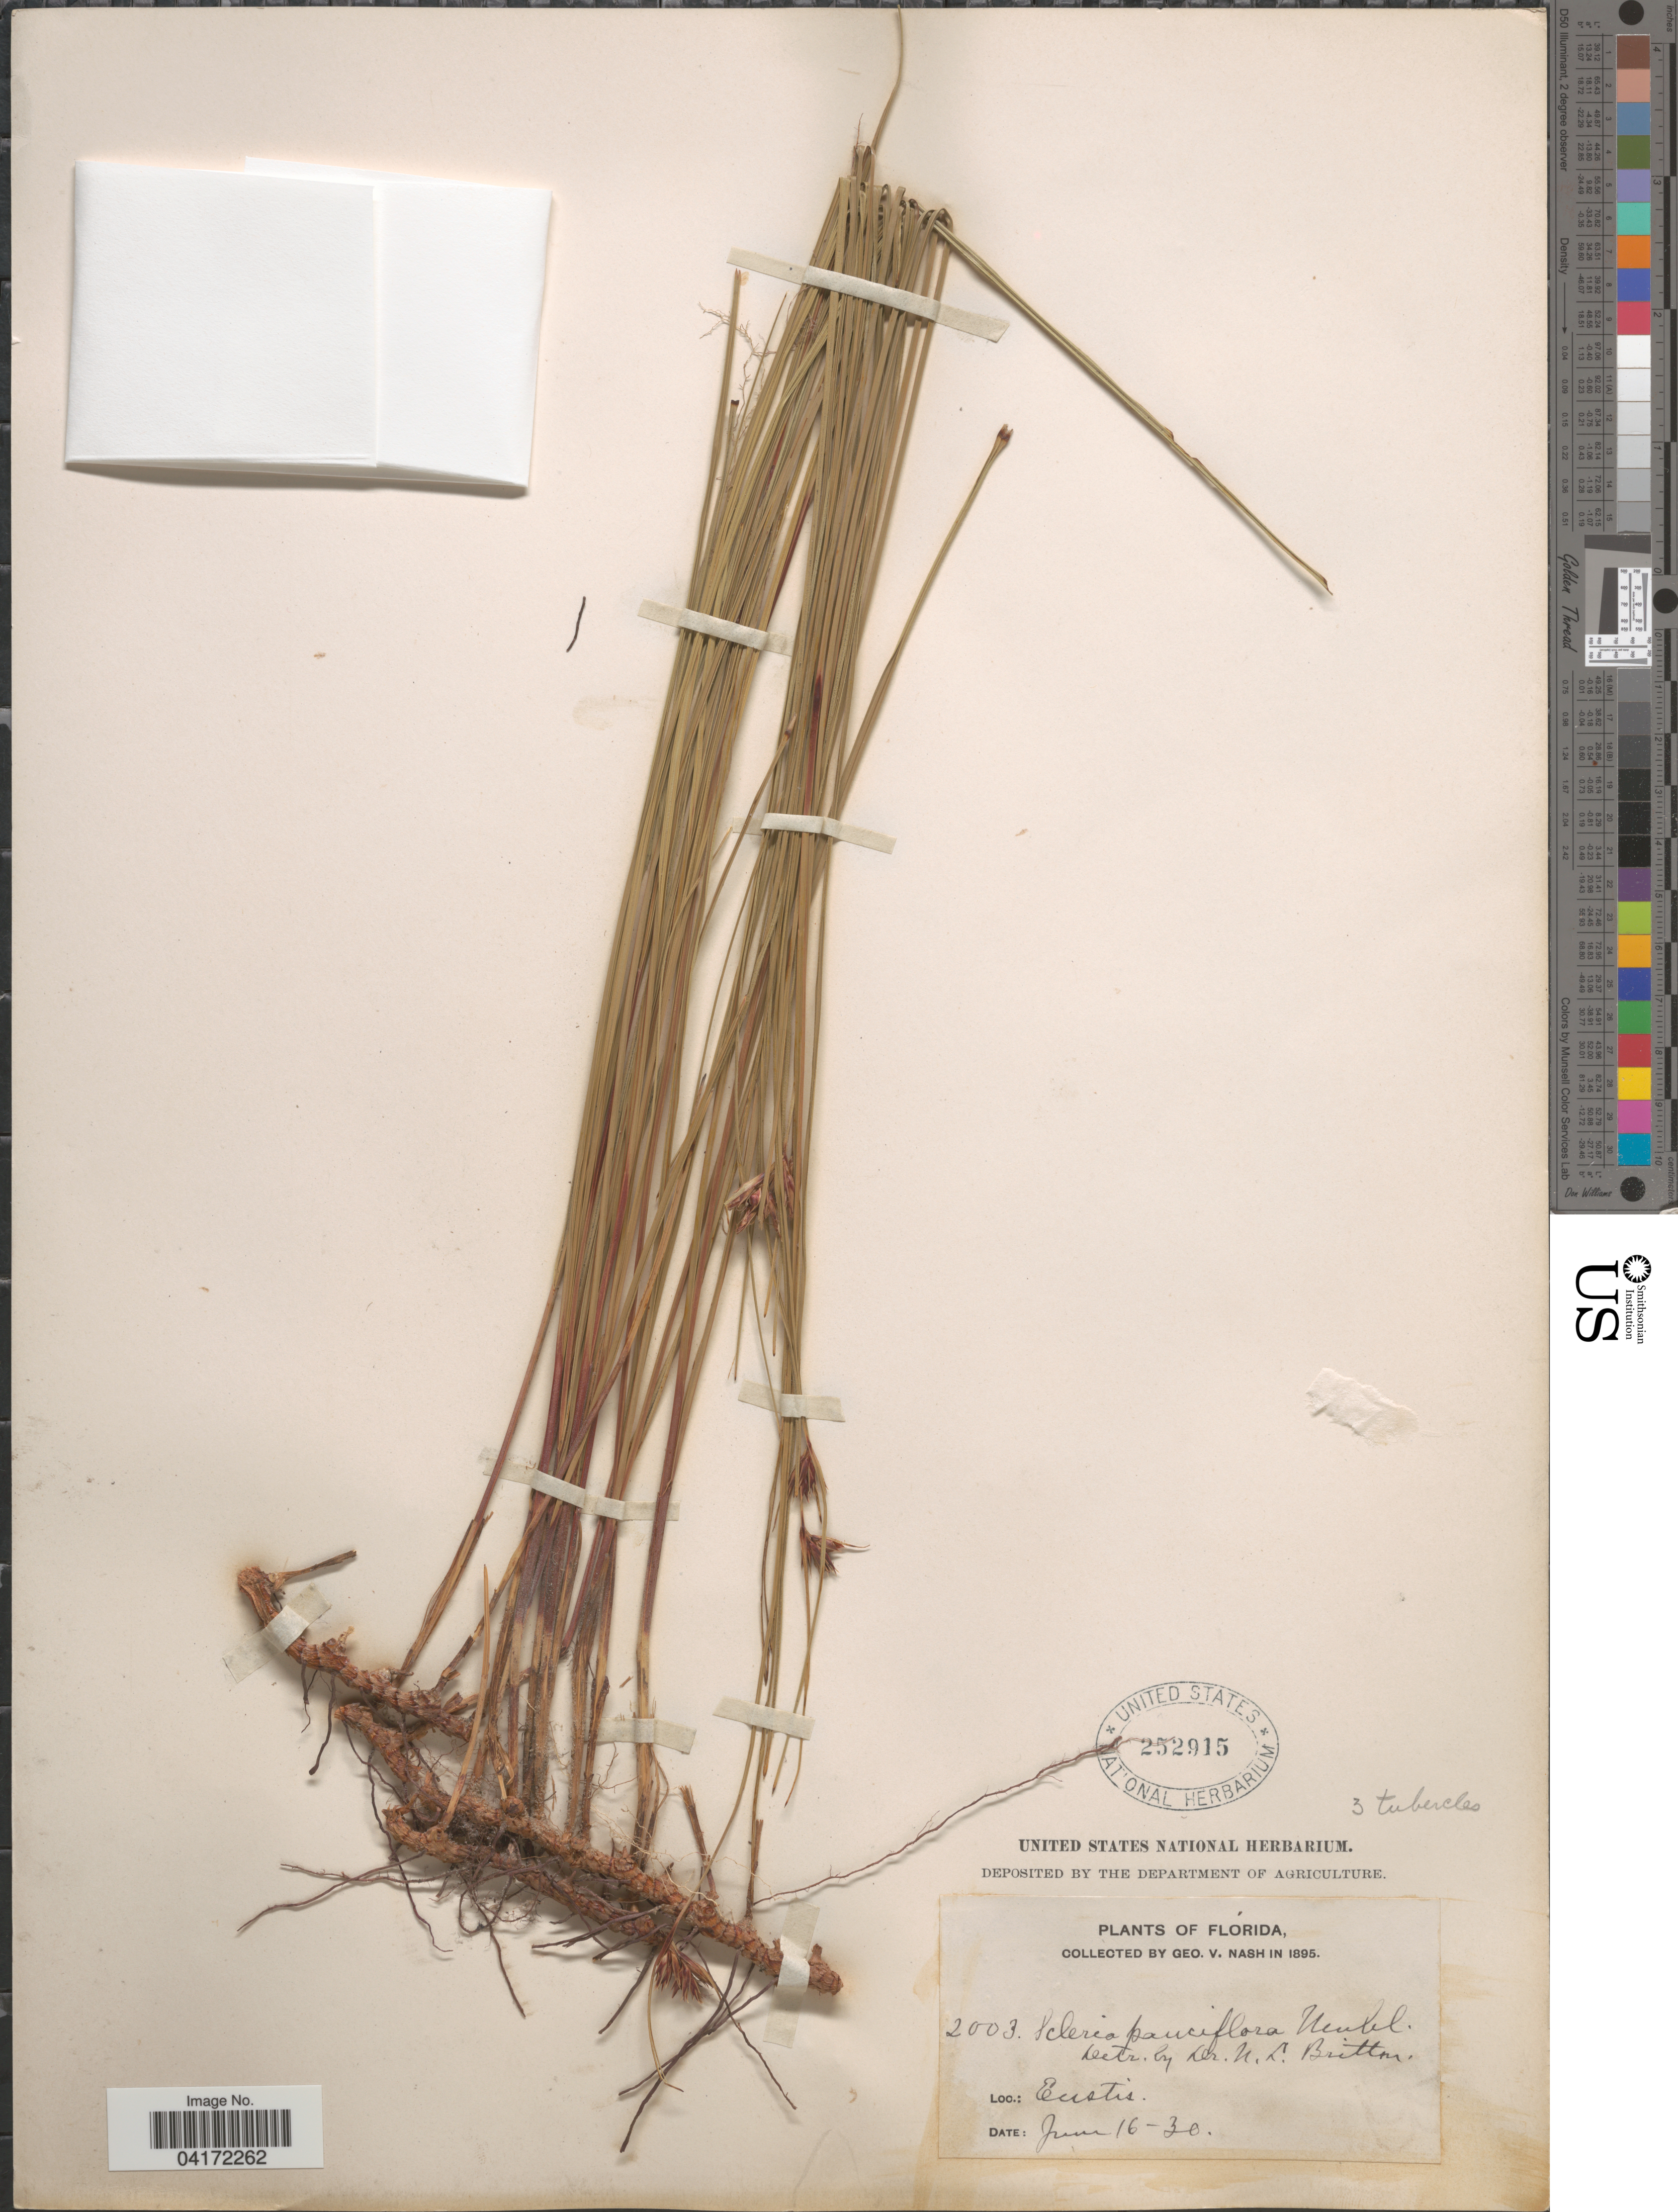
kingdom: Plantae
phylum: Tracheophyta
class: Liliopsida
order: Poales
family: Cyperaceae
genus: Scleria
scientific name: Scleria pauciflora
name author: Muhl. ex Willd.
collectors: G. V. Nash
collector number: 2003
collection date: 1895-06-16/1895-06-30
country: United States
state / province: Florida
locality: Eustis.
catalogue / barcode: US 252915